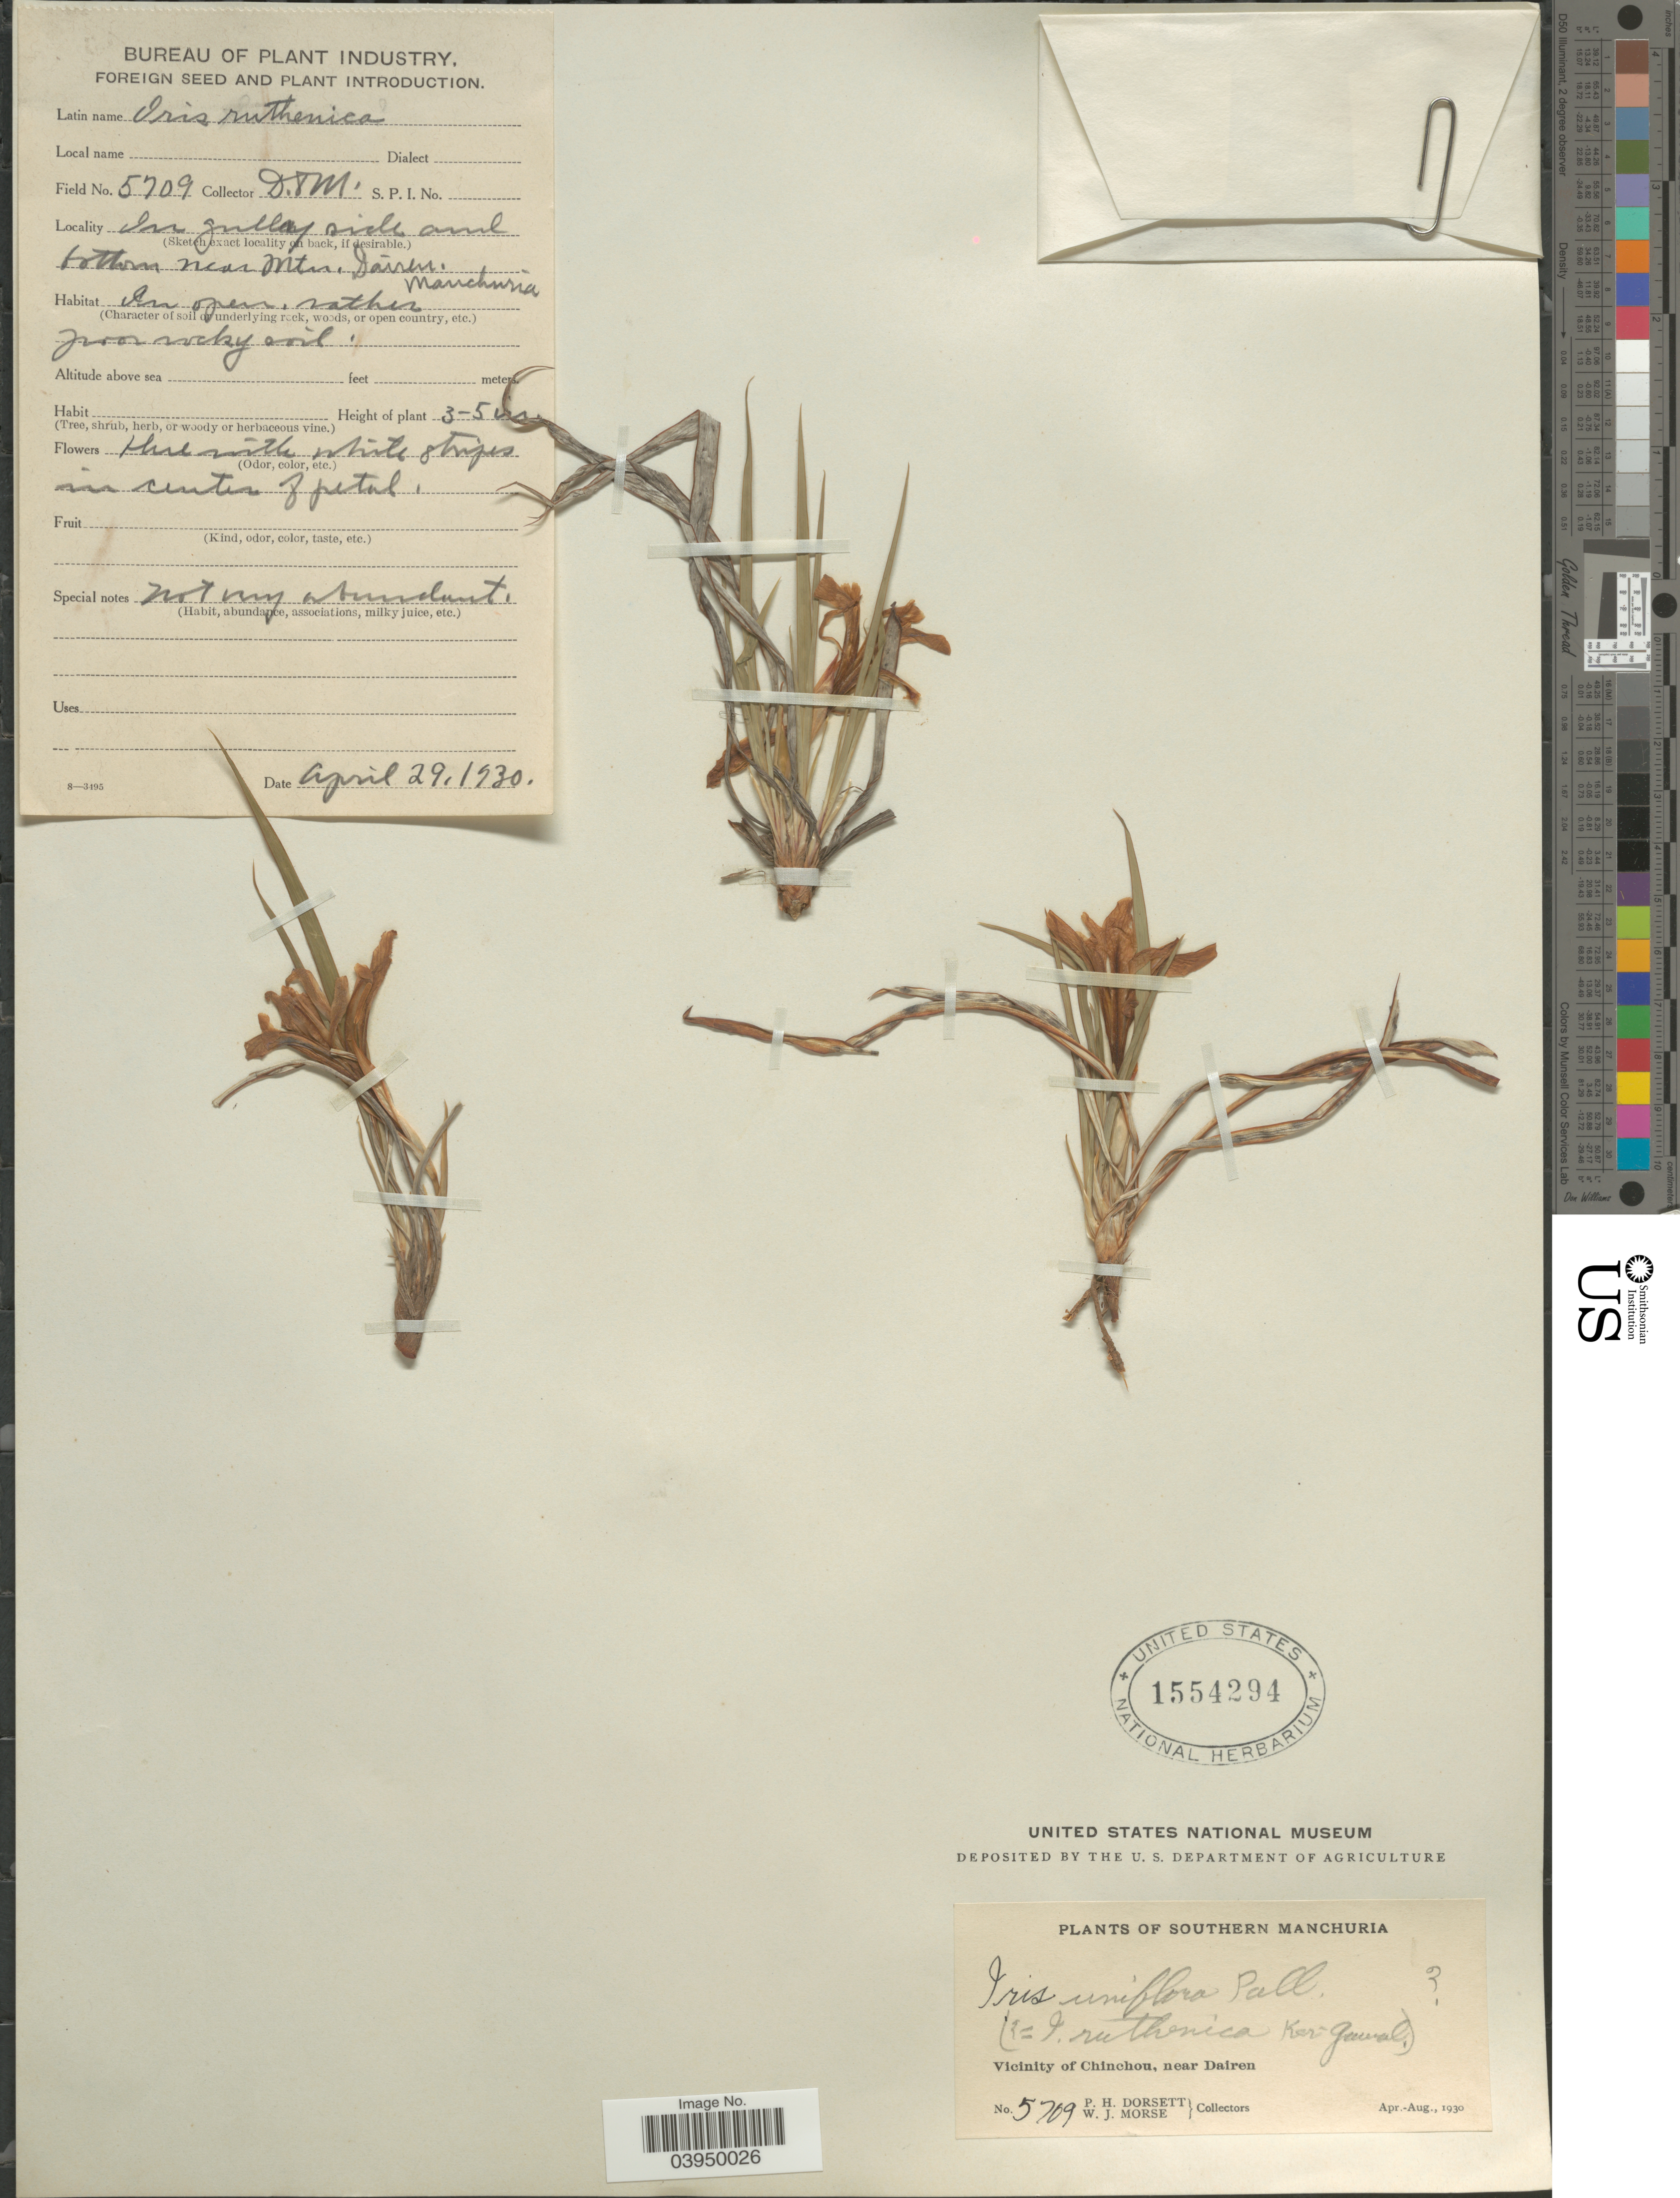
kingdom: Plantae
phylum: Tracheophyta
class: Liliopsida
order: Asparagales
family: Iridaceae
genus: Iris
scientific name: Iris uniflora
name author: Pall. ex Link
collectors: P. H. Dorsett & W. J. Morse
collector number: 5709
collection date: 1930-04-29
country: China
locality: Southern Manchuria. Vicinity of Chinchou, near Dairen. In gulley side [illegible text] bottom near Mtn. Dairen.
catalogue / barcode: US 1554294